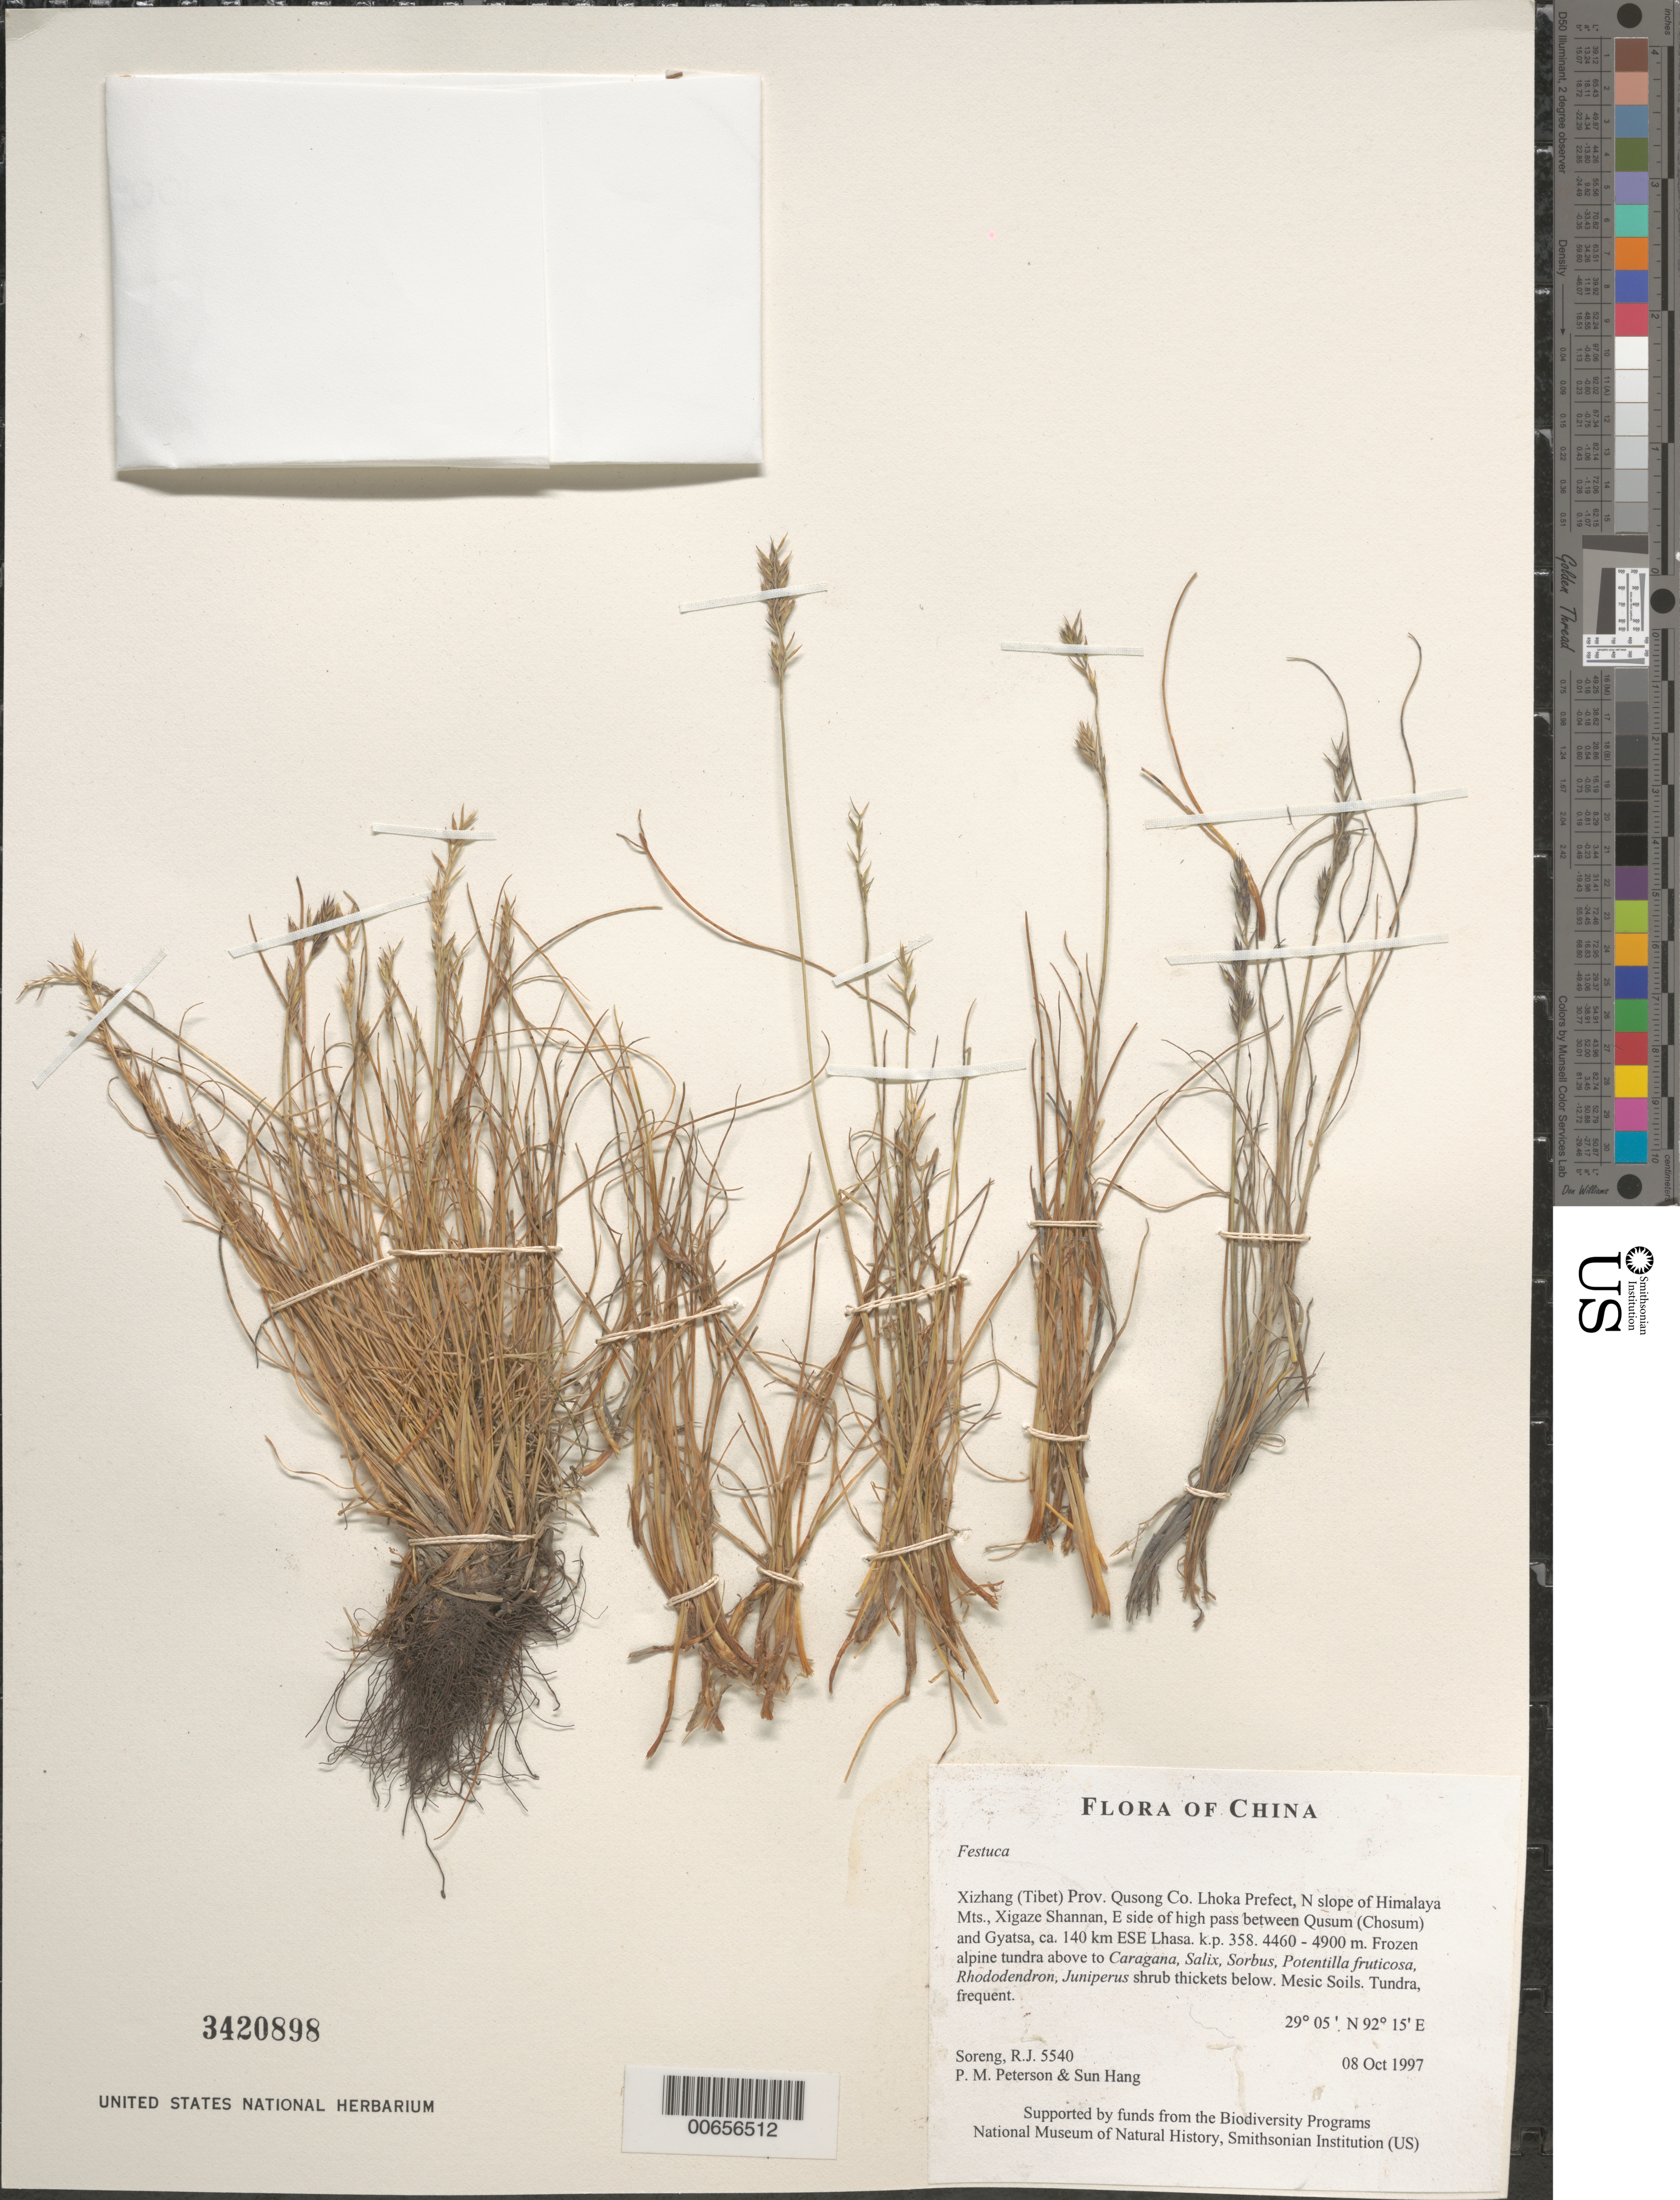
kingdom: Plantae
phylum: Tracheophyta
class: Liliopsida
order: Poales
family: Poaceae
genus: Festuca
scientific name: Festuca sp.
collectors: R. J. Soreng, P. M. Peterson & Sun Hang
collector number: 5540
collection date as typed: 08 Oct 1997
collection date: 1997-10-08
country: China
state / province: Xizang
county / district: Qusong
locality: Lhoka Prefect, N slope of Himalaya Mts., Xigaze Shannan, E side of high pass between Qusum (Chosum) and Gyatsa, ca. 140 km ESE Lhasa. k.p. 358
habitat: Frozen alpine tundra above to Caragana, Salix, Sorbus, Potentilla fruticosa, Rhododendron, Juniperus shrub thickets below.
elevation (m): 4460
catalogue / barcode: US 3420898